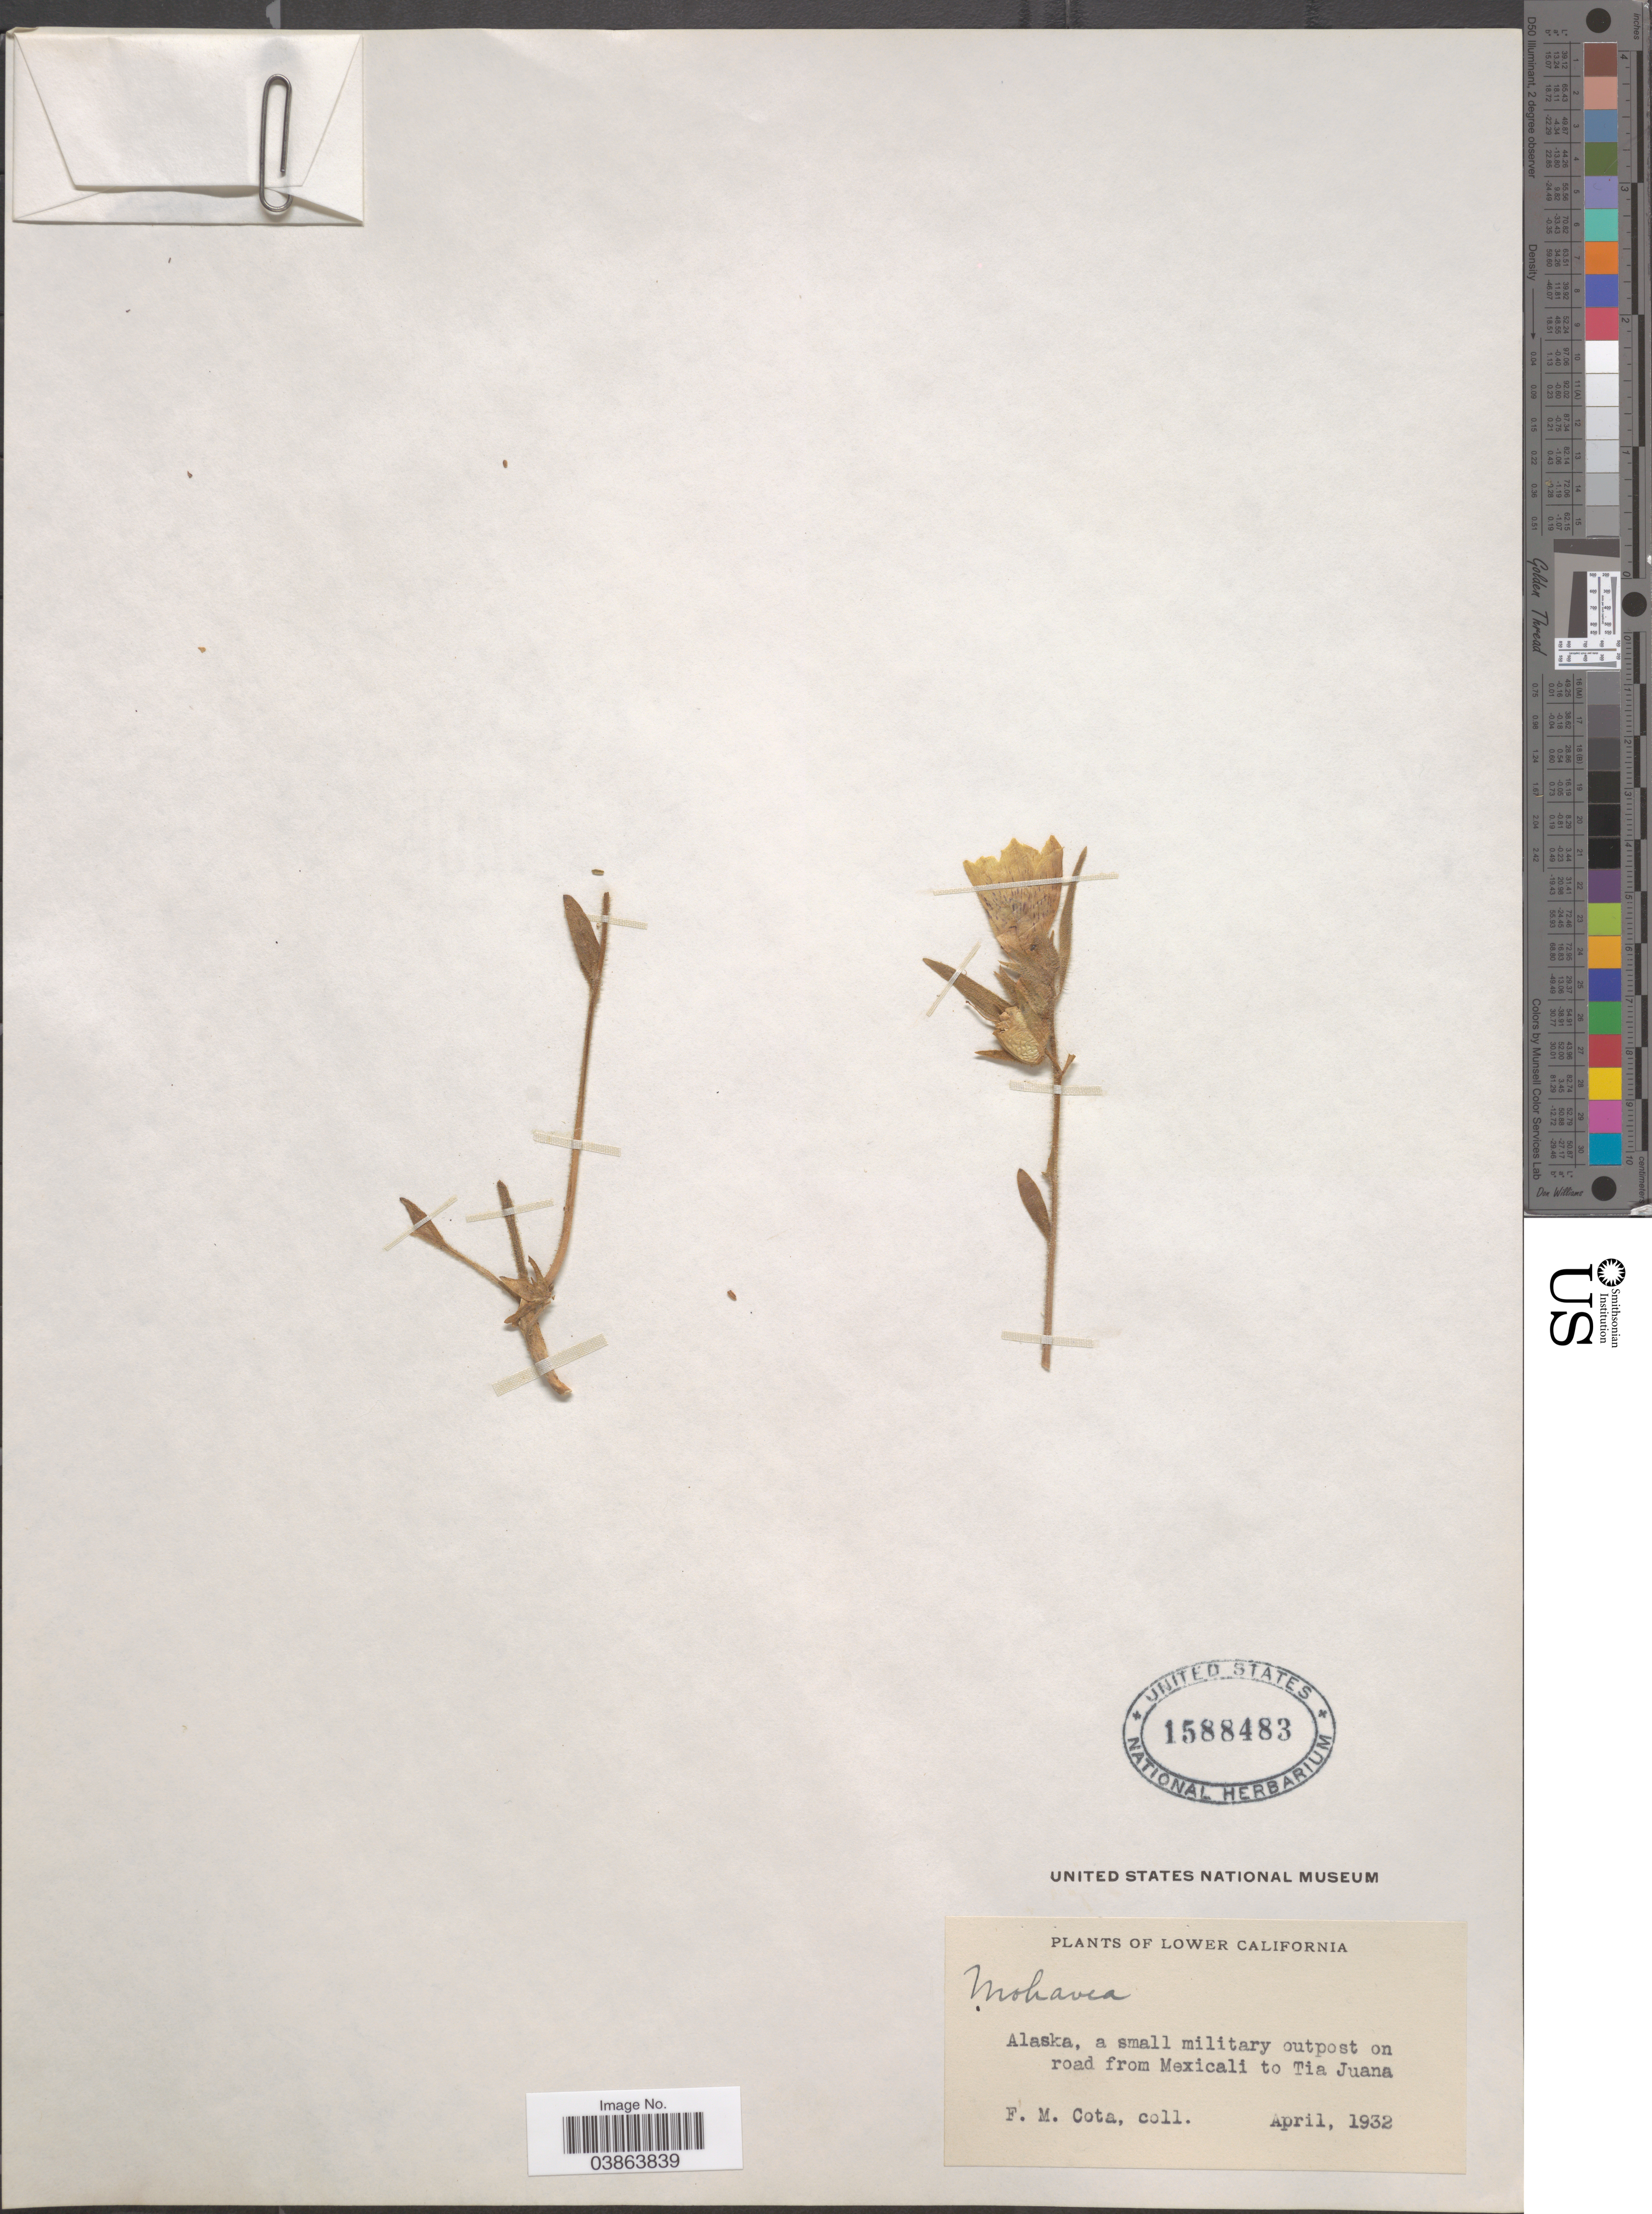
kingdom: Plantae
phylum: Tracheophyta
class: Magnoliopsida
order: Lamiales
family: Plantaginaceae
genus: Mohavea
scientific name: Mohavea sp.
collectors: F. Cota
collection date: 1932-04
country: Mexico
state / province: Baja California Norte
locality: Lower California. Alaska, a small military outpost on road from Mexicali to Tia Juana.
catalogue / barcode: US 1588483